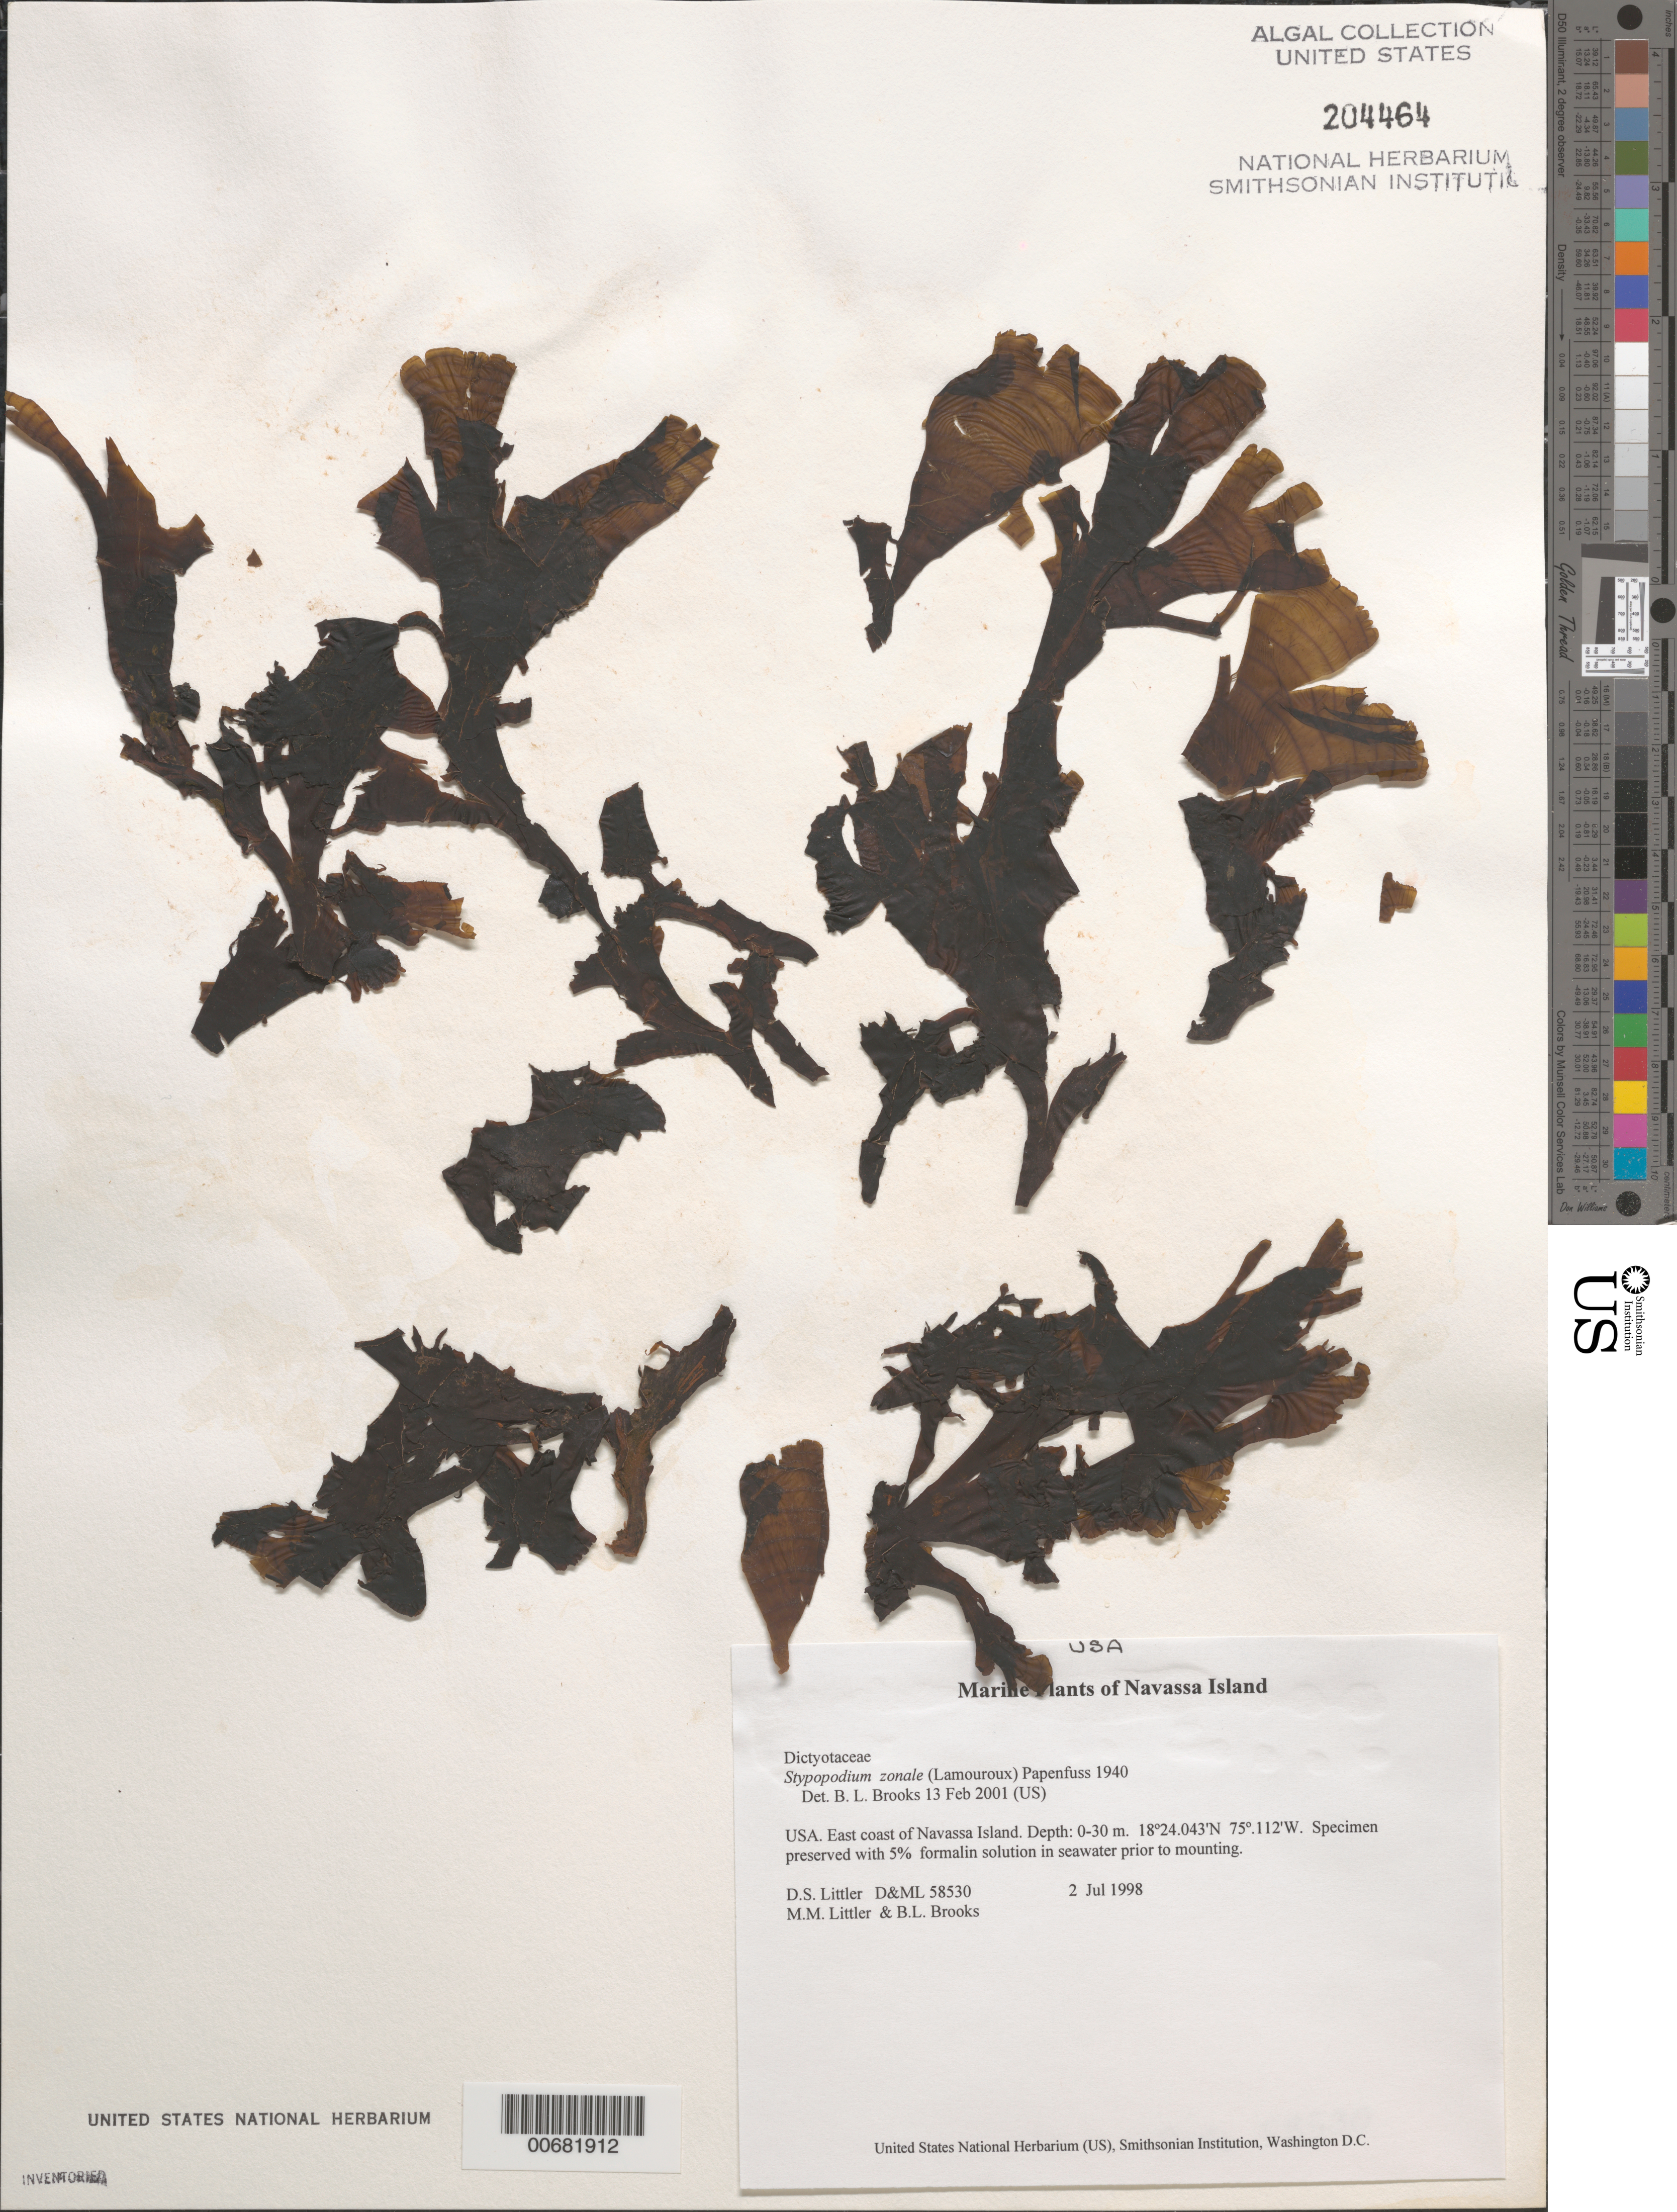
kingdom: Chromista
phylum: Ochrophyta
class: Phaeophyceae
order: Dictyotales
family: Dictyotaceae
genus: Stypopodium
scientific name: Stypopodium zonale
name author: (J.V.Lamouroux) Papenf.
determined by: Brooks, B. L., (BOT), Smithsonian Institution - National Museum of Natural History (UNITED STATES)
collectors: D. S. Littler, M. M. Littler & B. Brooks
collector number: D&ML 58530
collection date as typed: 02 Jul 1998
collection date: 1998-07-02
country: Navassa Island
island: Navassa Island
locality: East coast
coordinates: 18 24.043' N, 75.112' W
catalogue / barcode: US 204464